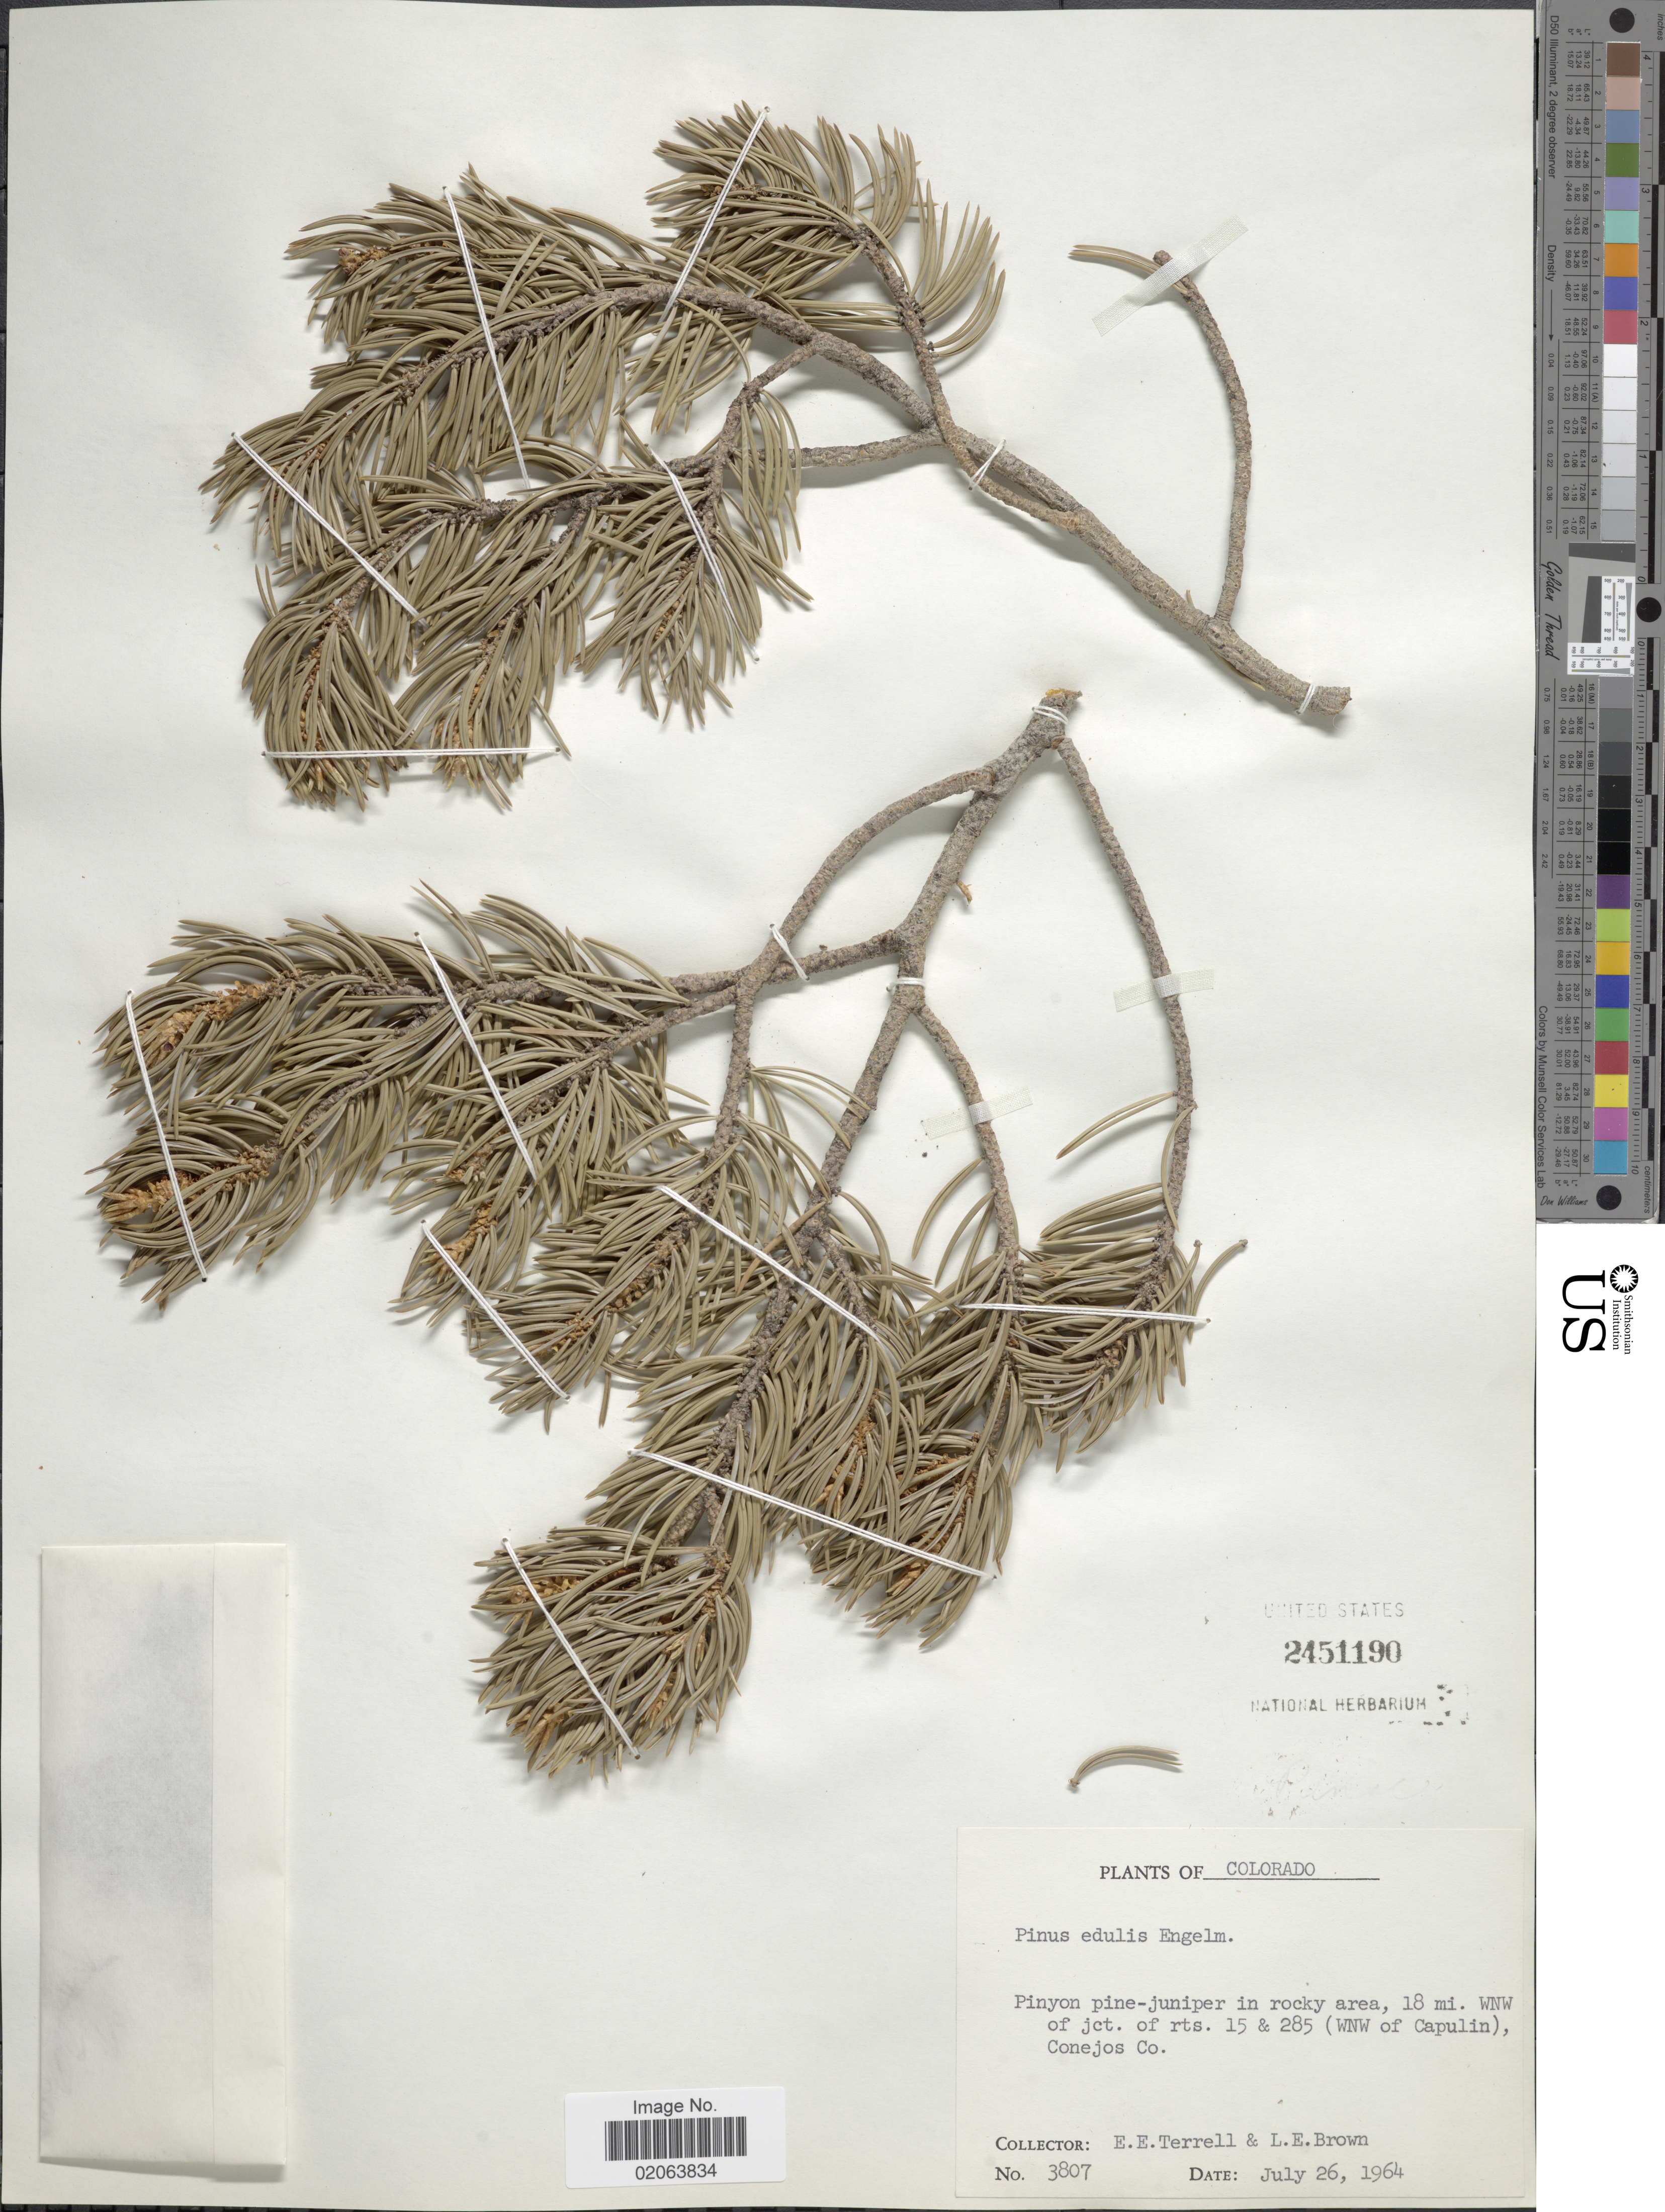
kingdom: Plantae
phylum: Tracheophyta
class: Pinopsida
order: Pinales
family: Pinaceae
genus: Pinus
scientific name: Pinus edulis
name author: Engelm.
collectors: E. E. Terrell & L. E. Brown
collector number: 3807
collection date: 1964-07-26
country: United States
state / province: Colorado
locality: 18 mi. WNW of jct. of rts. 15 & 285 (WNW of Capulin), Conejos Co.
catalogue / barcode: US 2451190